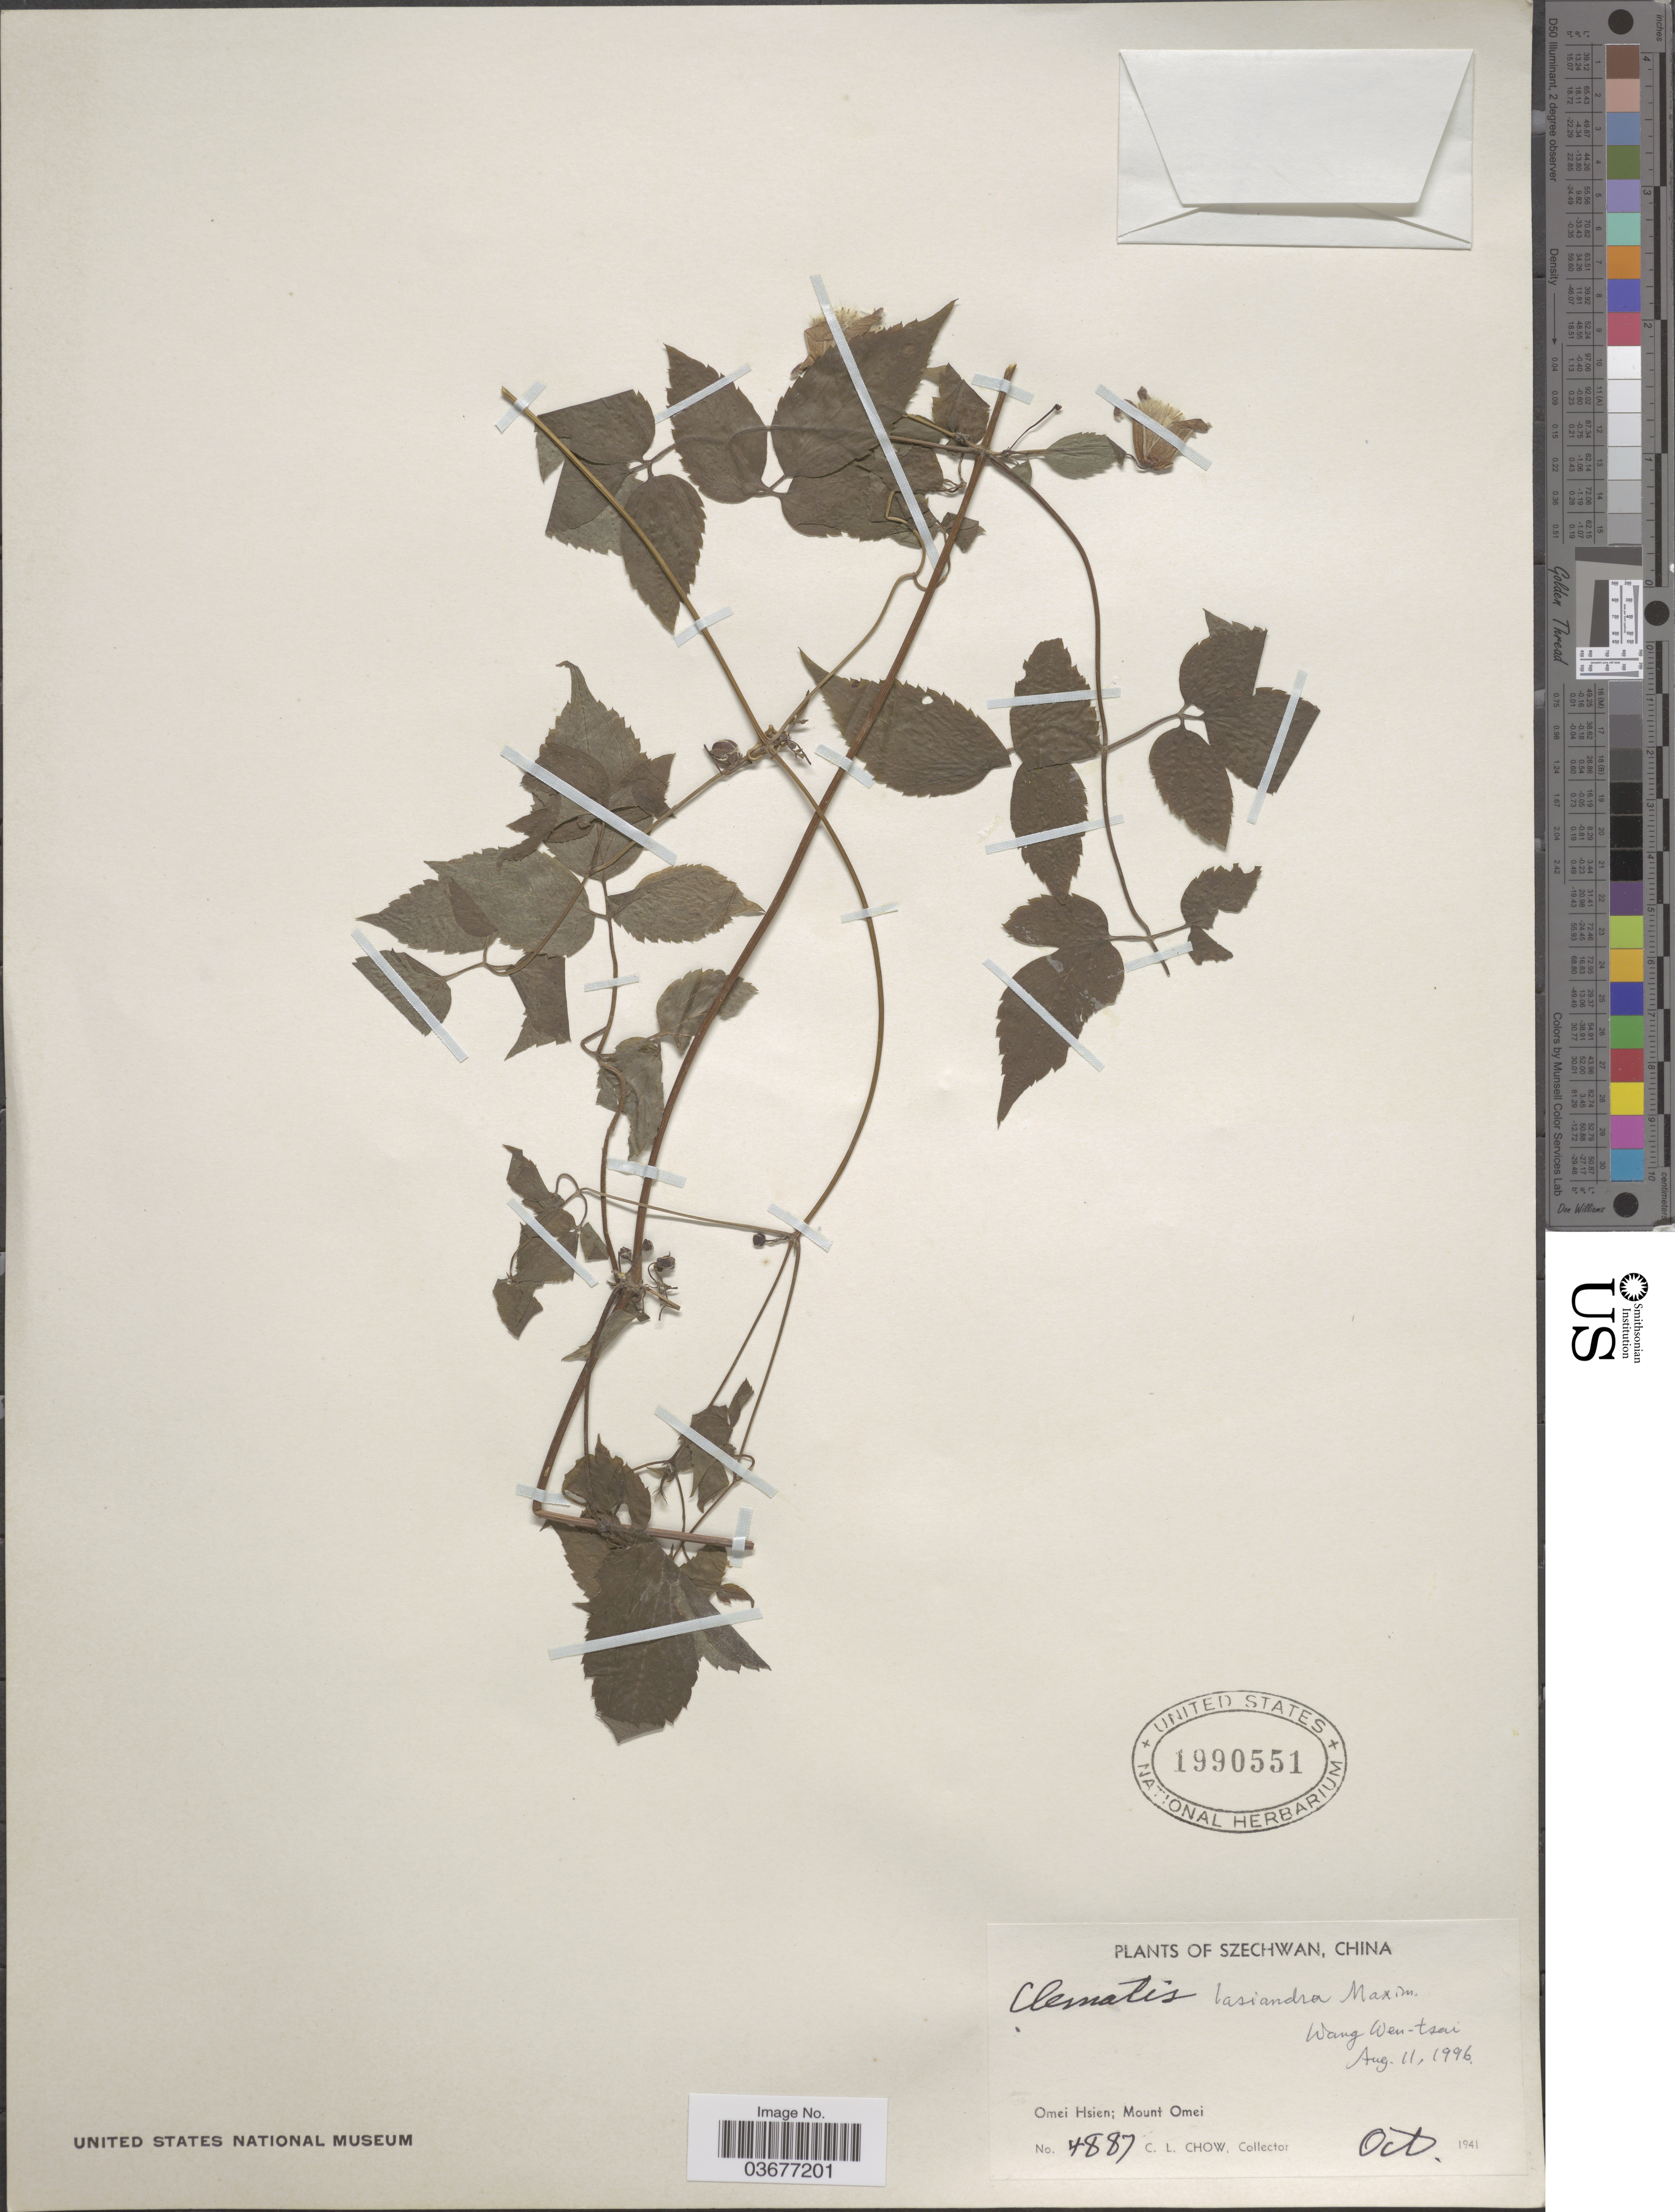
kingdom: Plantae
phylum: Tracheophyta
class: Magnoliopsida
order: Ranunculales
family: Ranunculaceae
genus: Clematis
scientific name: Clematis lasiandra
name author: Maxim.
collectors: C. Chow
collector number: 4887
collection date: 1941-10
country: China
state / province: Sichuan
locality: Szechwan. Omei Hsien; Mount Omei.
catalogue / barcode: US 1990551